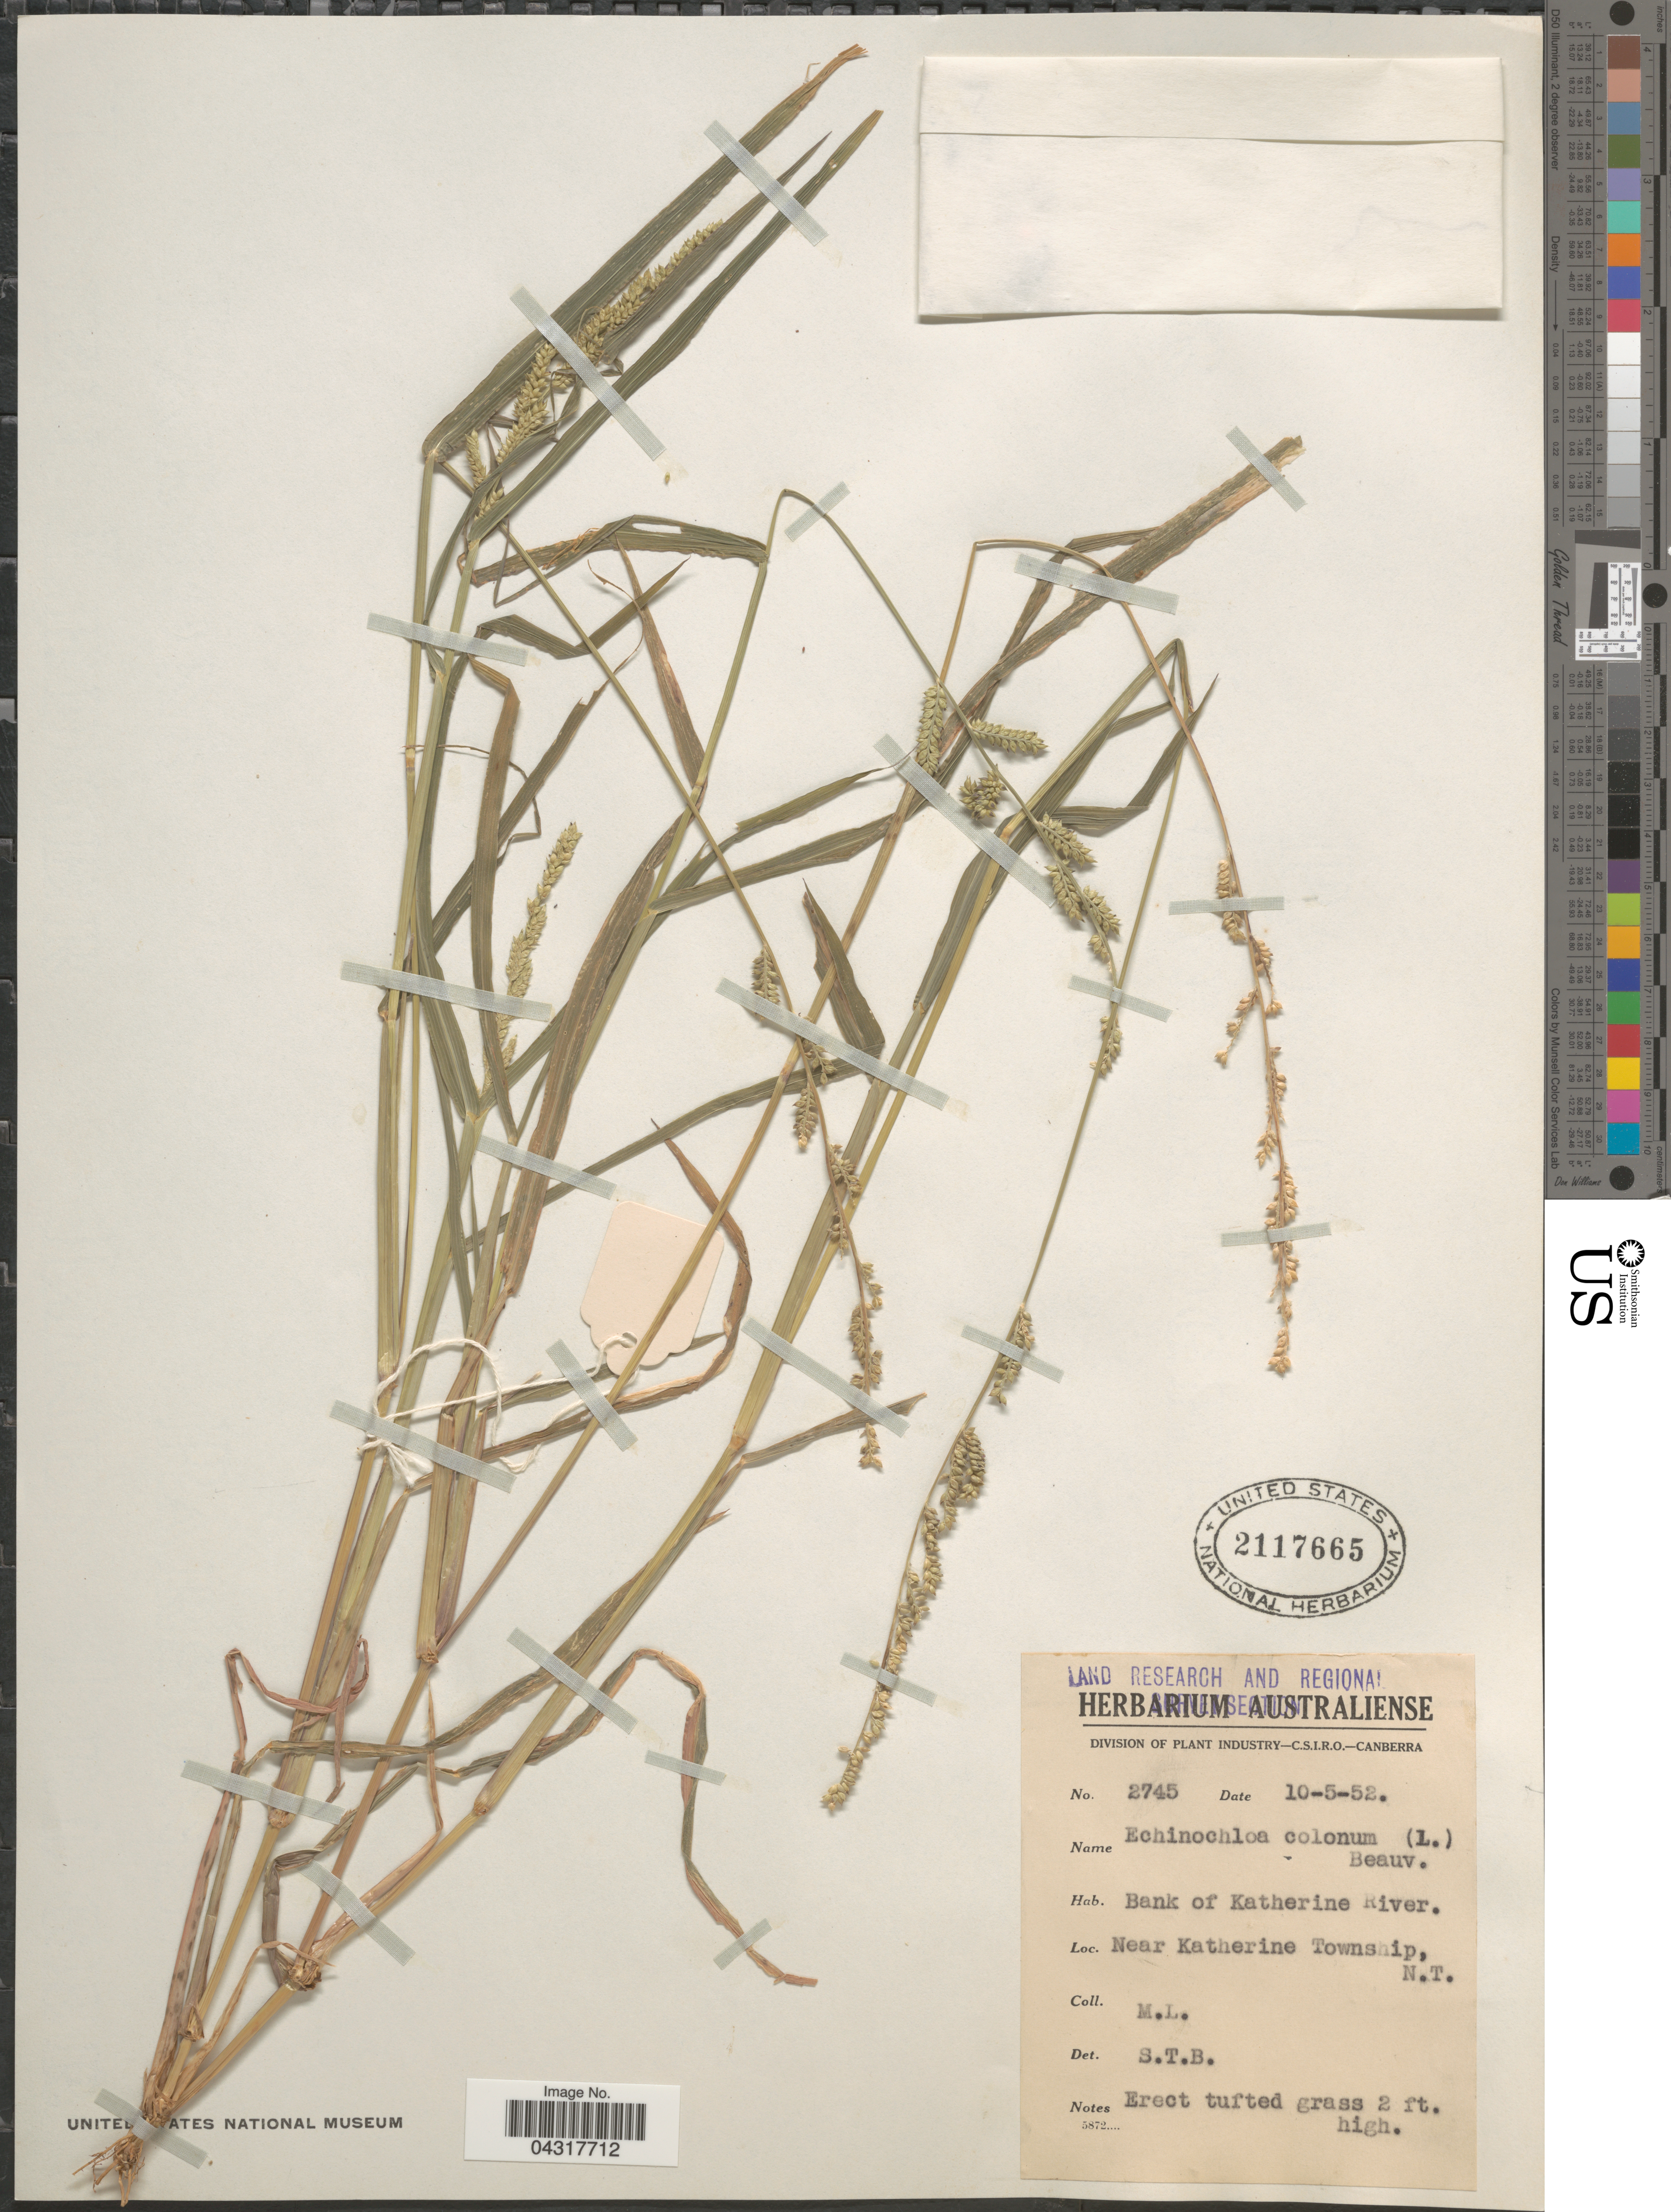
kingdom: Plantae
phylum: Tracheophyta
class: Liliopsida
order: Poales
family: Poaceae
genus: Echinochloa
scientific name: Echinochloa colona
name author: (L.) Link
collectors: M. L.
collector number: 2745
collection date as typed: Transcribed d/m/y: 10/5/52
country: Australia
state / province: Northern Territory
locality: Land Research and Regional Survey Section. Bank of Katherine River. Near Katherine Township.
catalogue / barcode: US 2117665